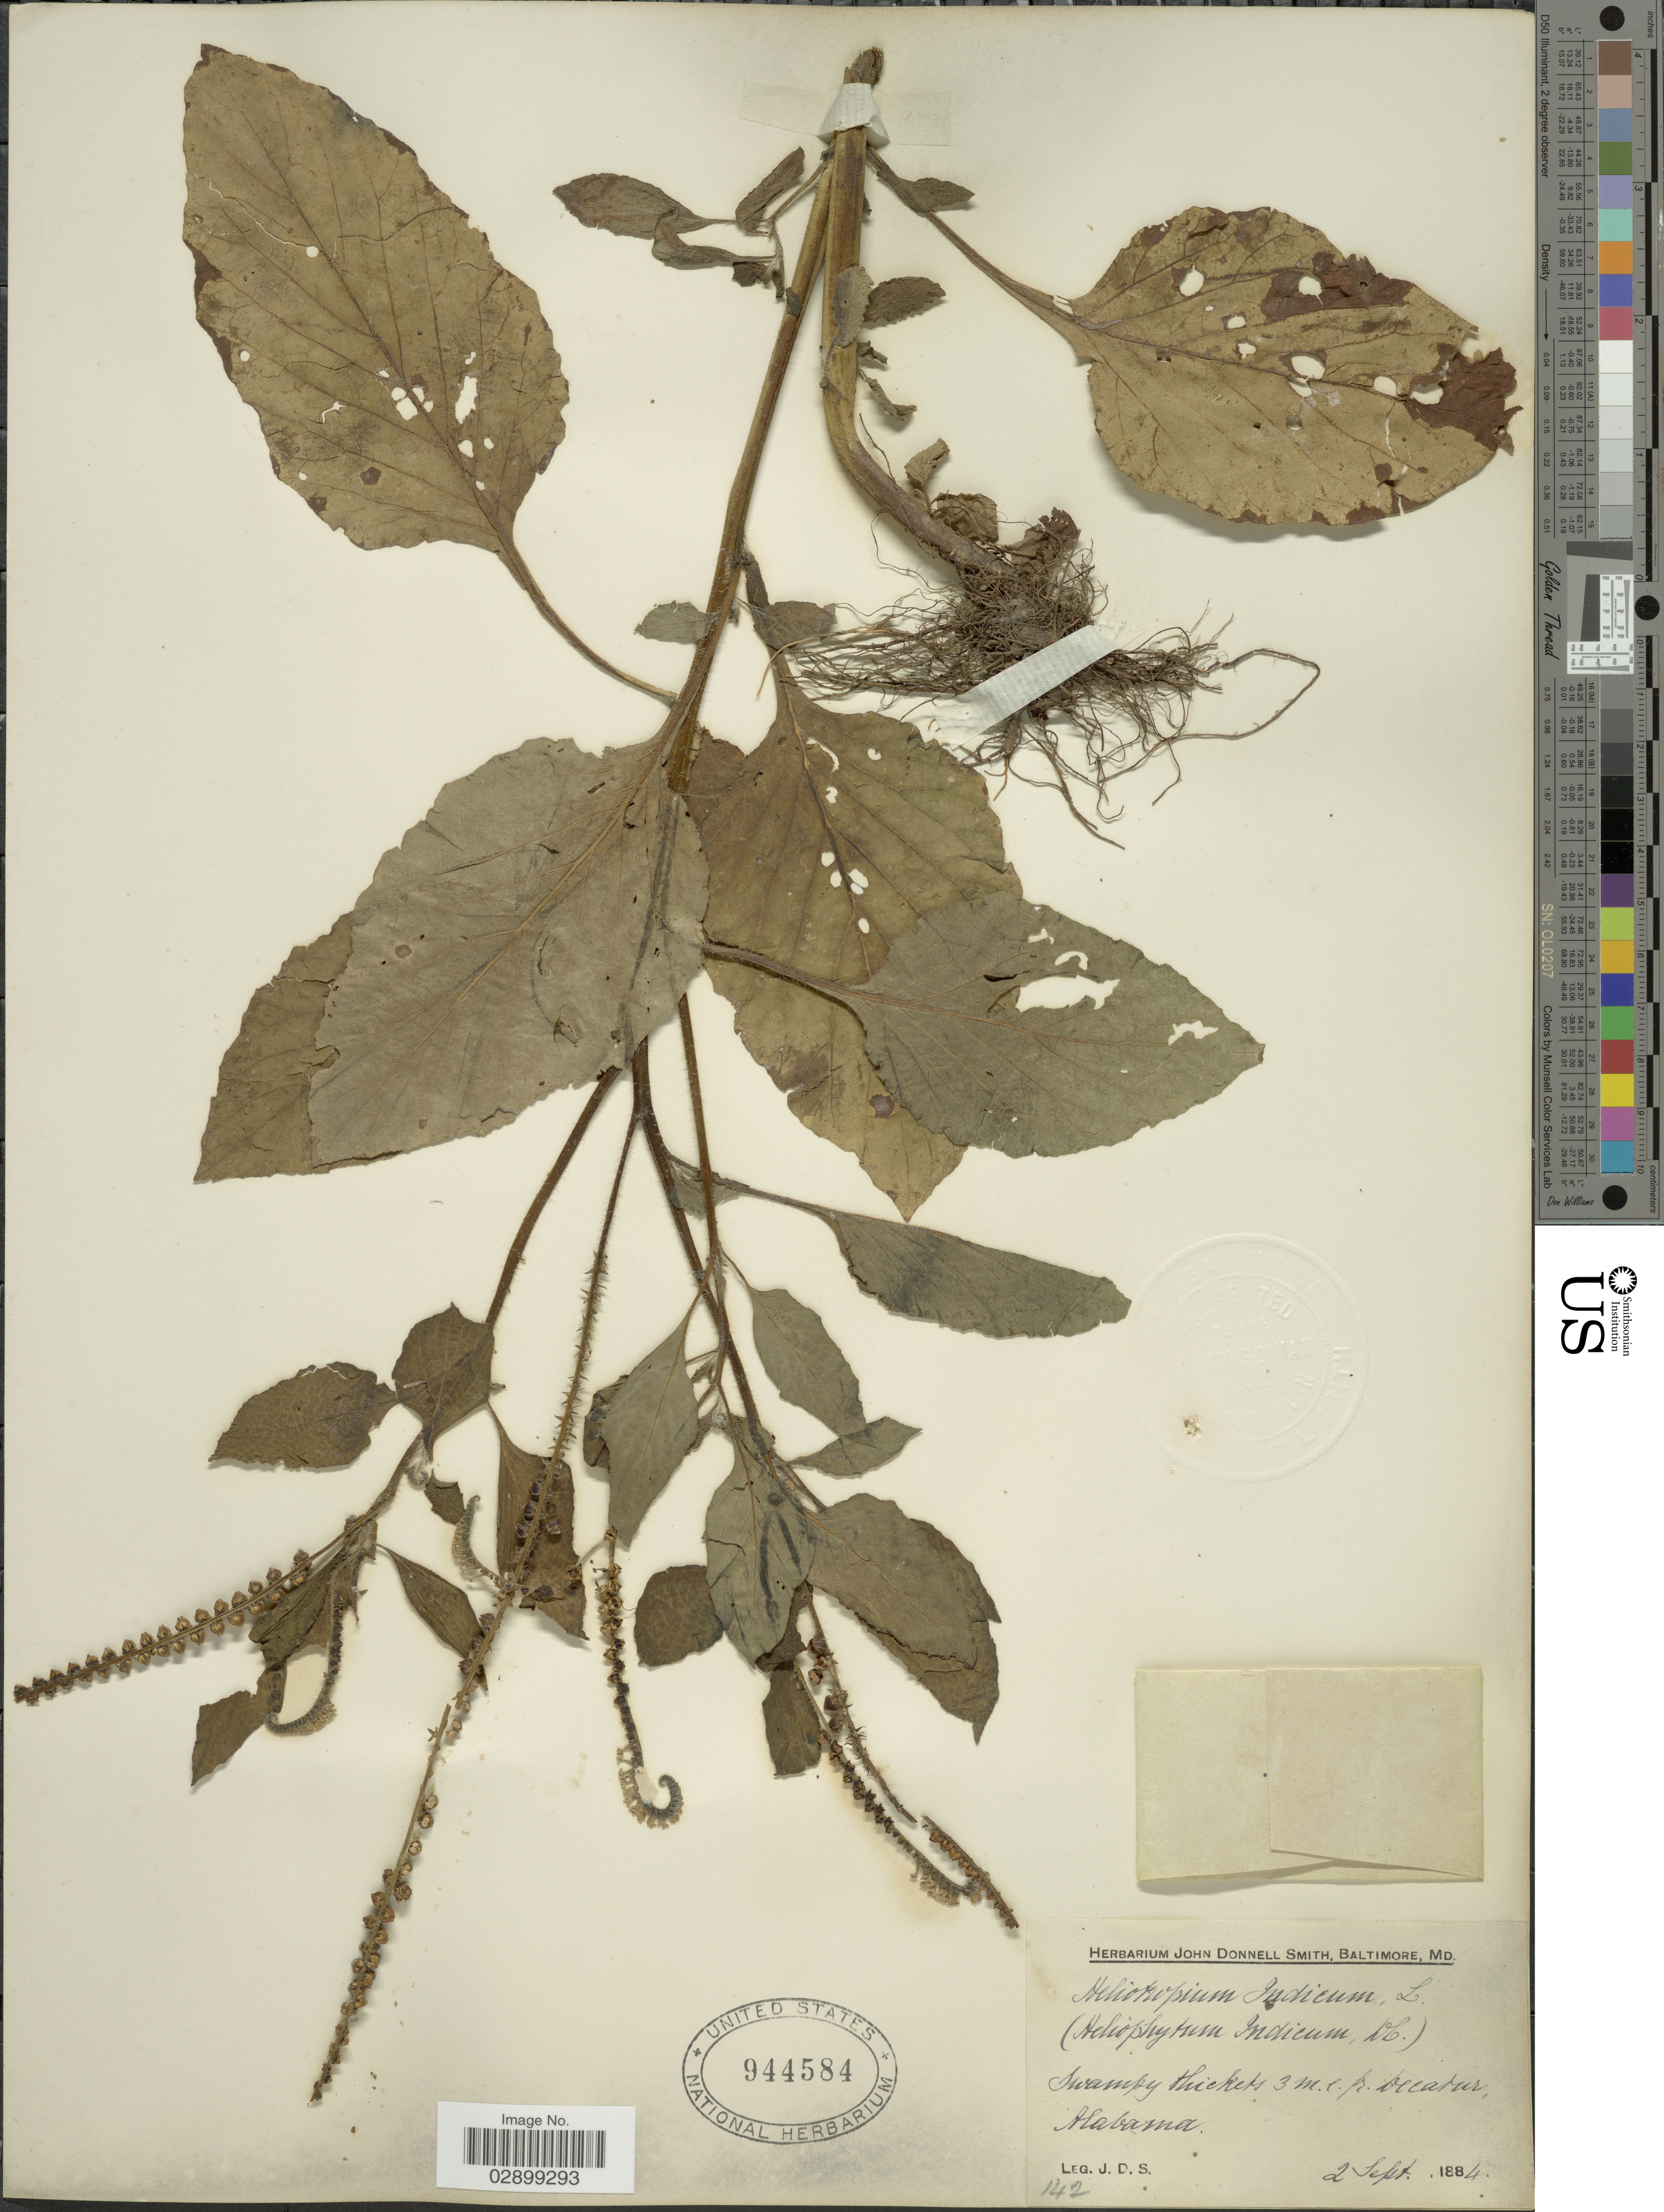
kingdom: Plantae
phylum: Tracheophyta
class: Magnoliopsida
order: Boraginales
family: Heliotropiaceae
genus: Heliotropium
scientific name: Heliotropium indicum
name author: L.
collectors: J. Donnell Smith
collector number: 142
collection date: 1884-09-02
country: United States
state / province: Alabama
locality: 3 m. e. fr. Decatur.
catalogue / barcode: US 944584